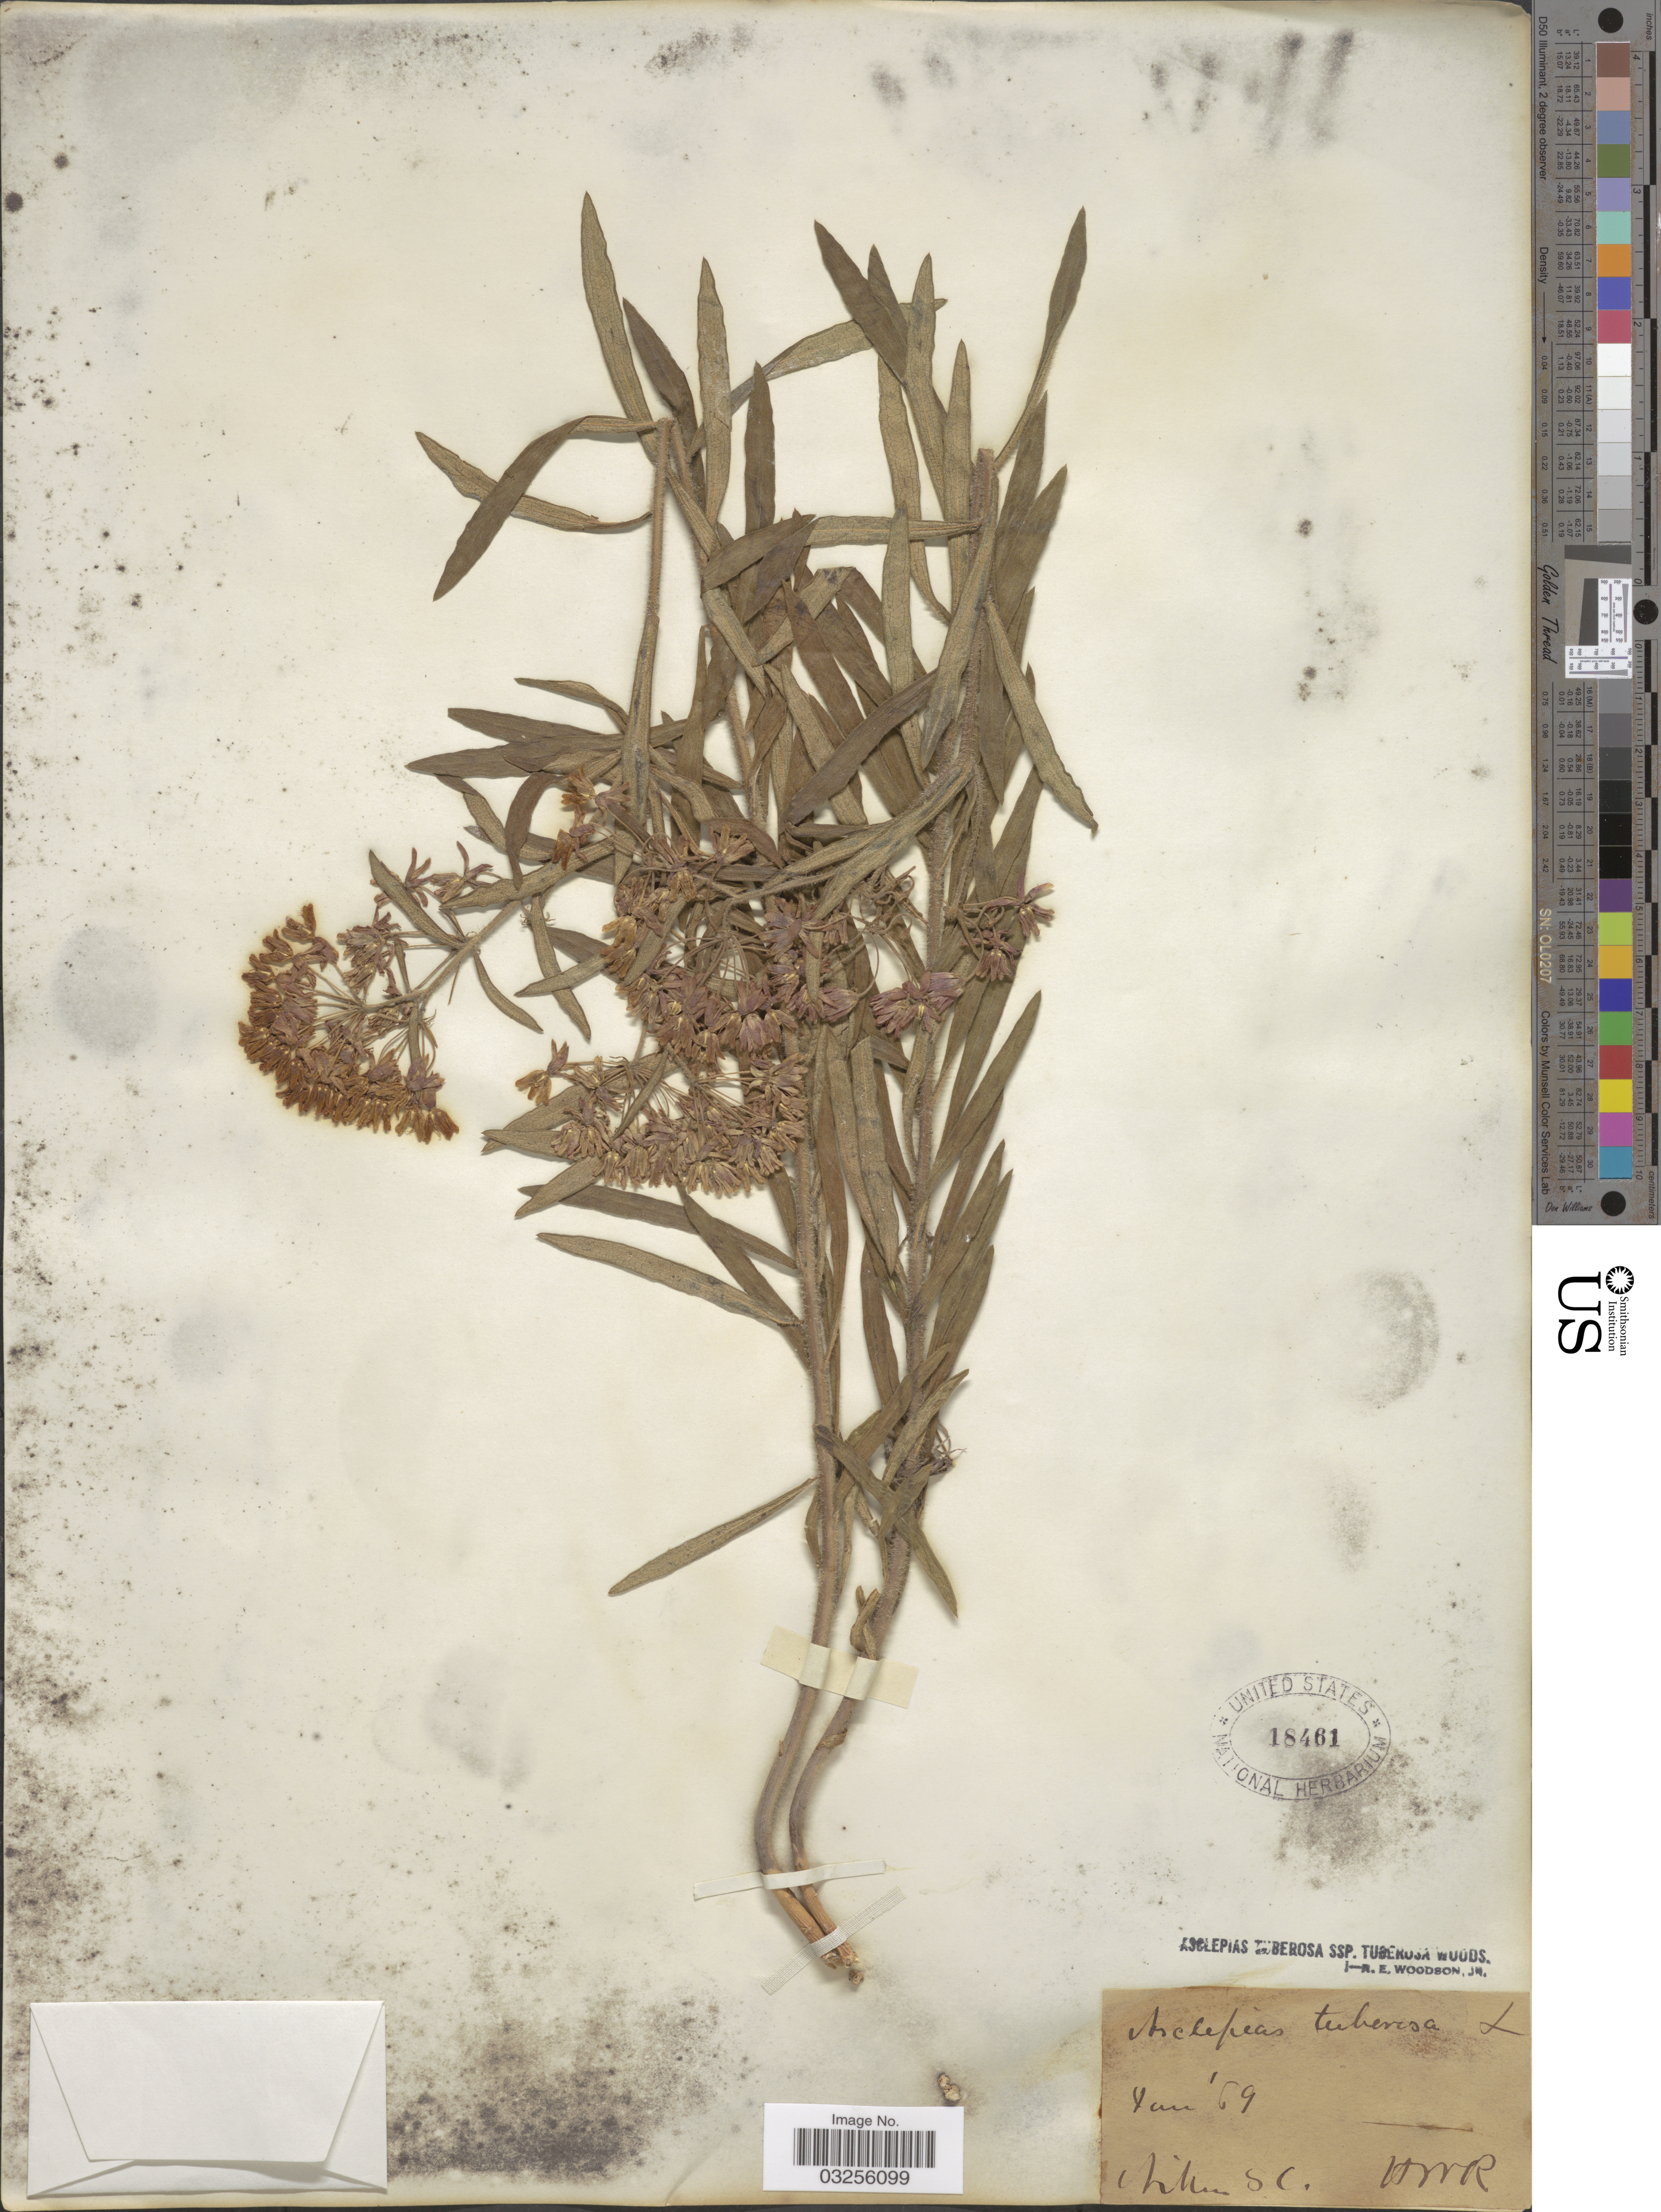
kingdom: Plantae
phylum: Tracheophyta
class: Magnoliopsida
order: Gentianales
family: Apocynaceae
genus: Asclepias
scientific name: Asclepias tuberosa subsp. tuberosa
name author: L.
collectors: H. W. R.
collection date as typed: Transcribed d/m/y: /1/69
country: United States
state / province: South Carolina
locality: Aiken.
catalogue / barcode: US 18461